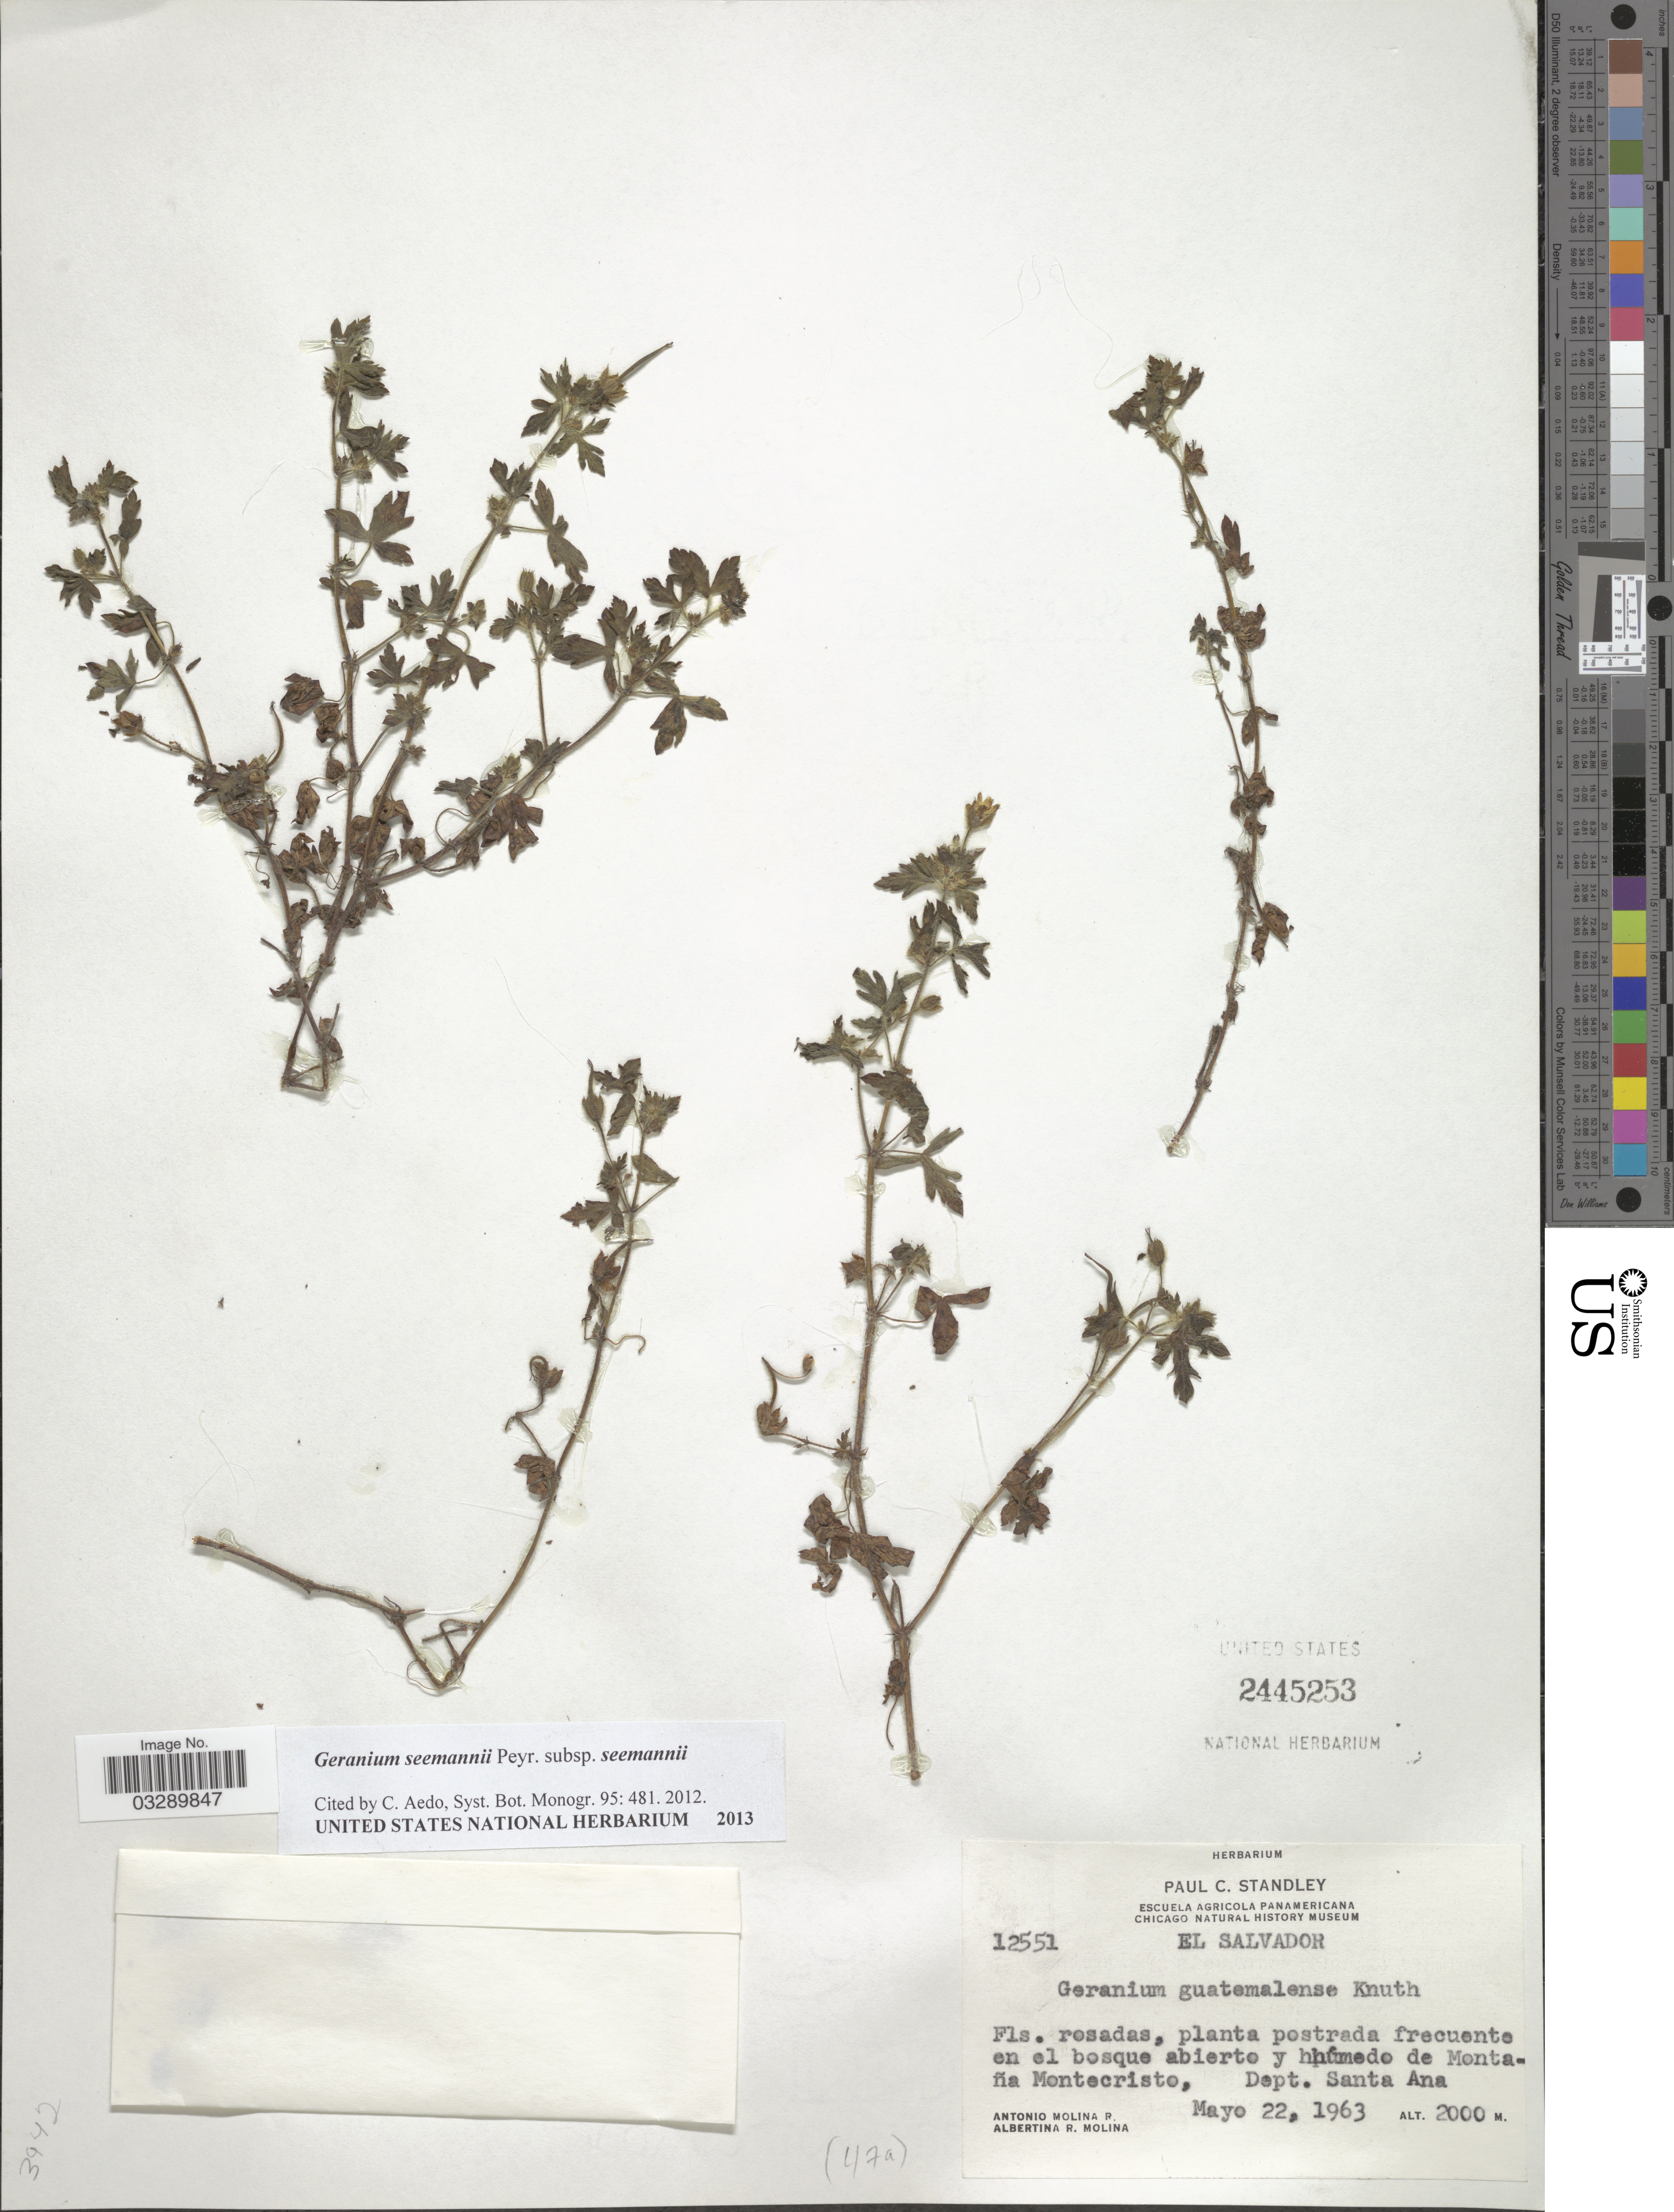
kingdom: Plantae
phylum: Tracheophyta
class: Magnoliopsida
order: Geraniales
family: Geraniaceae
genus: Geranium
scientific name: Geranium seemannii subsp. seemannii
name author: Peyr.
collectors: A. Molina R. & A. R. Molina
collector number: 12551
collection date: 1963-05-22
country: El Salvador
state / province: Santa Ana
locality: Montaña Montecristo, Dept. Santa Ana.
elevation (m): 2000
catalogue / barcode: US 2445253